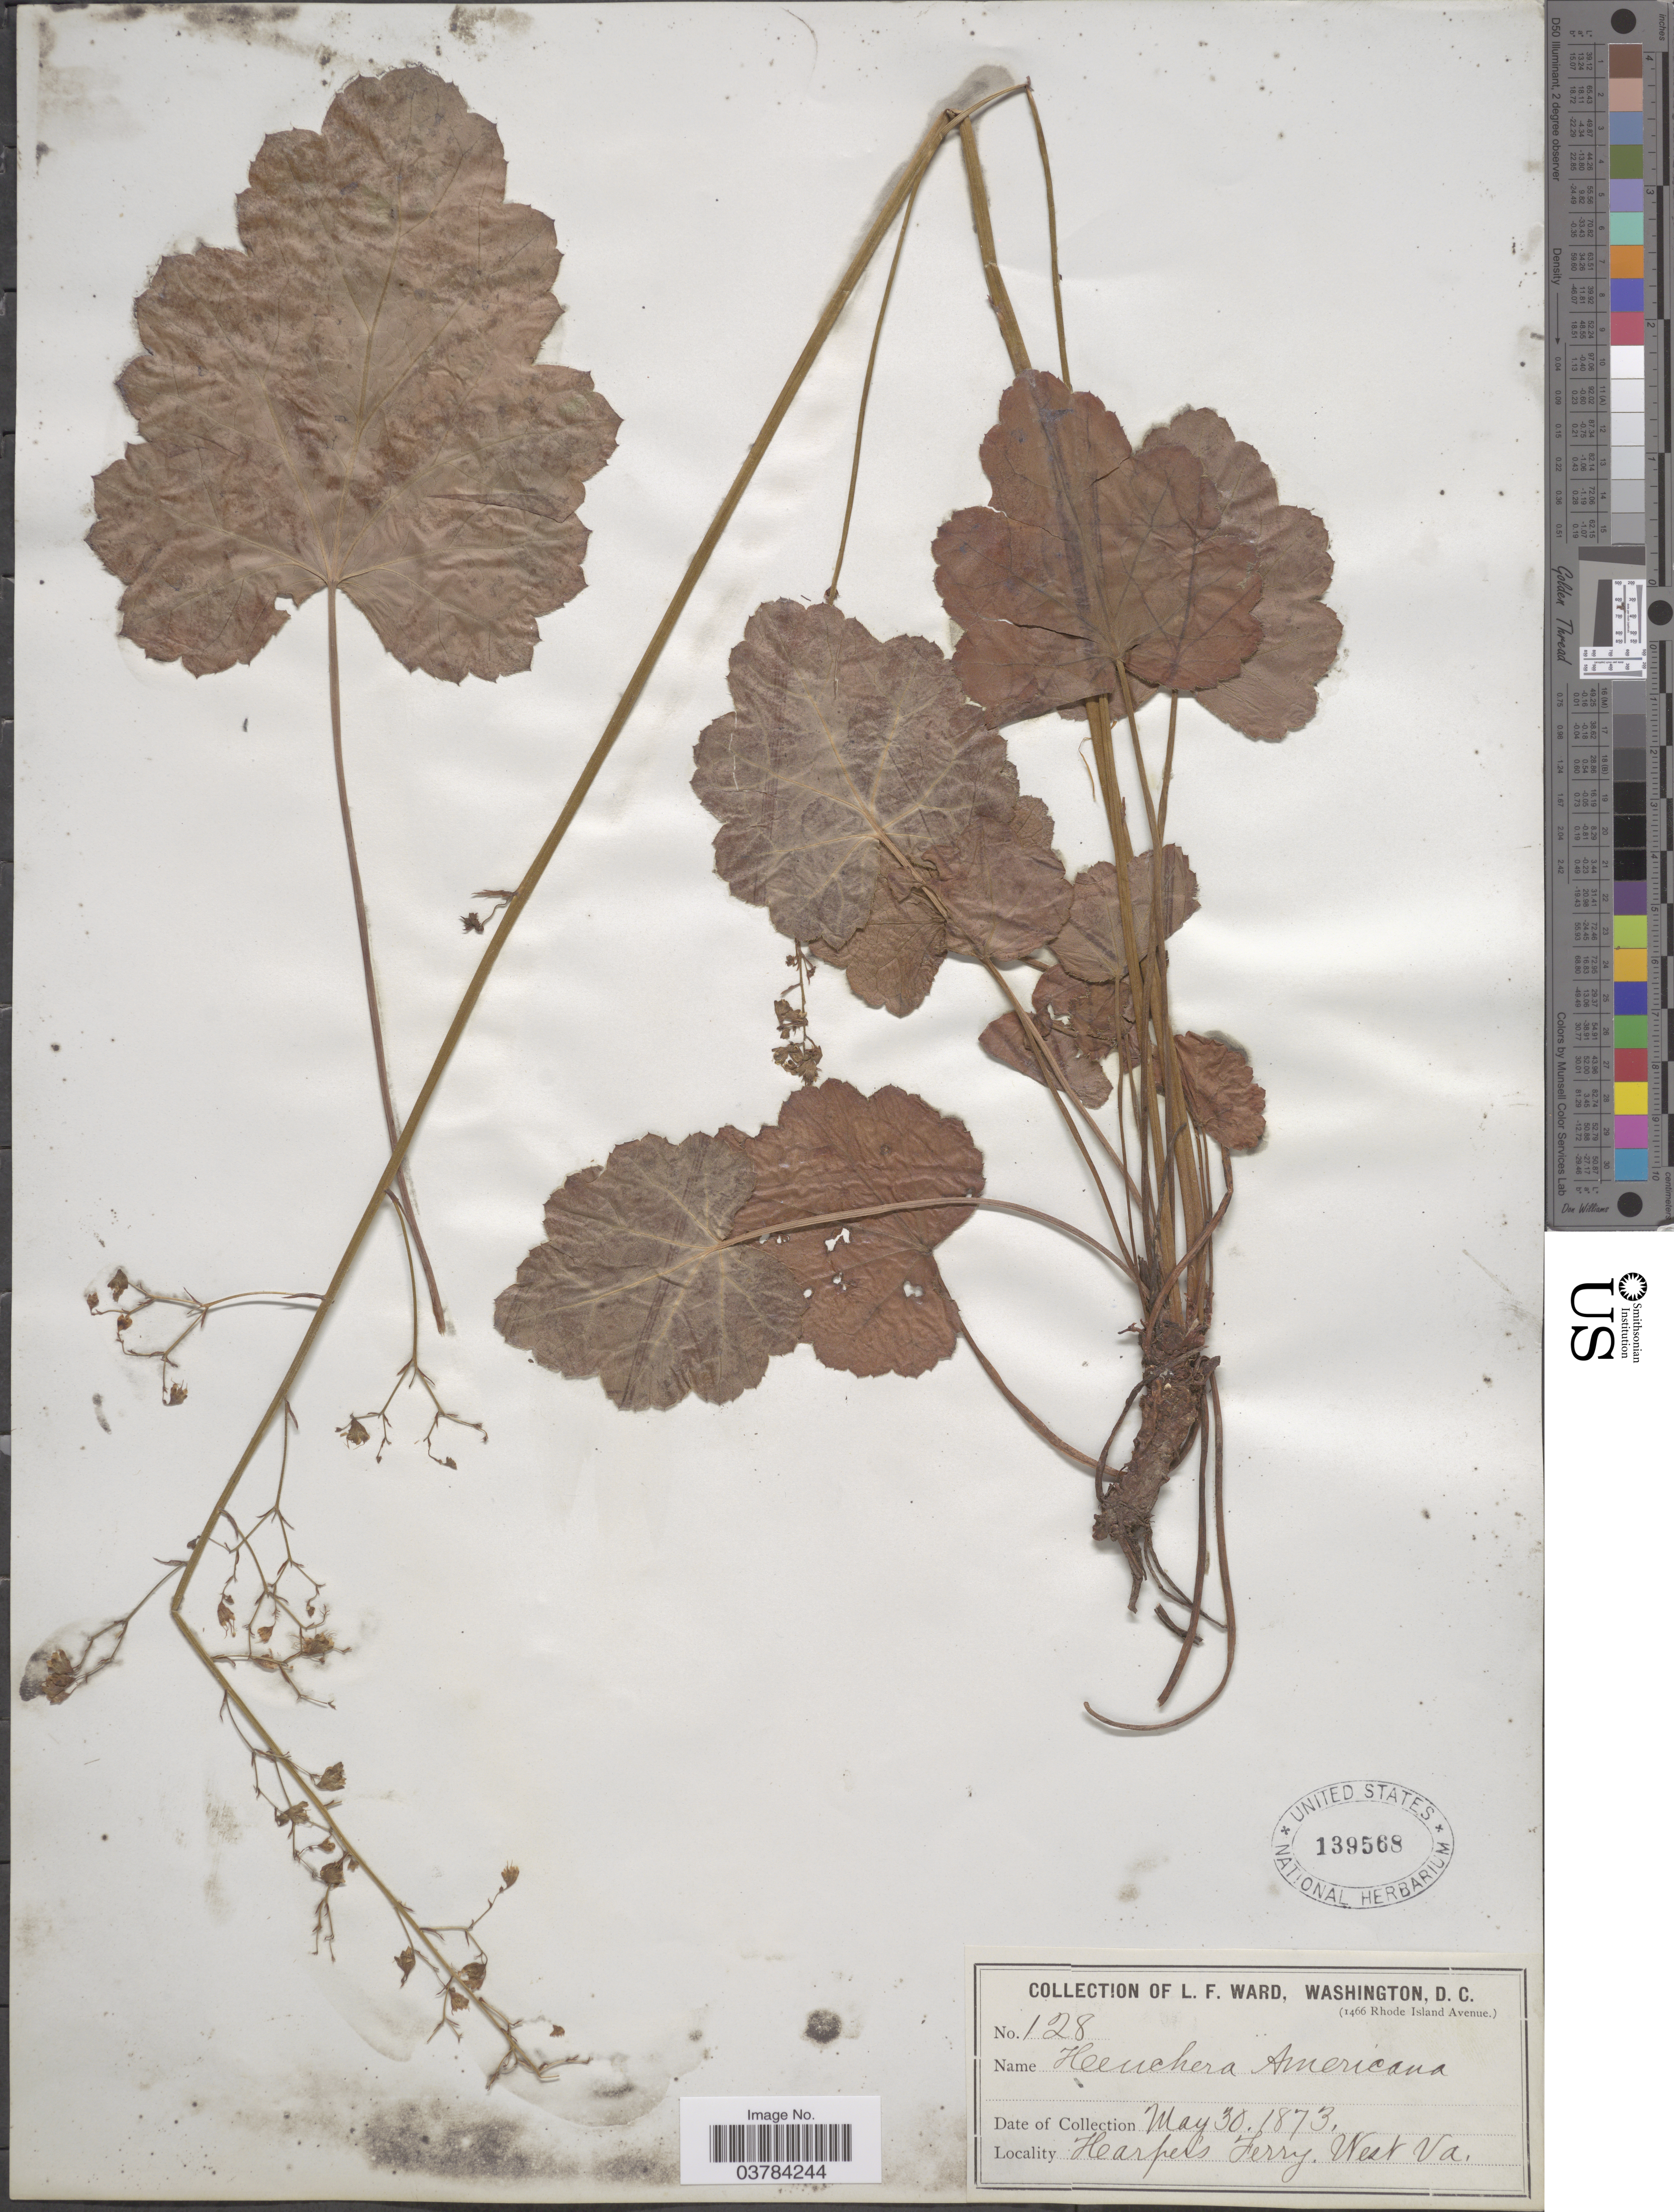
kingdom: Plantae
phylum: Tracheophyta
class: Magnoliopsida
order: Saxifragales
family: Saxifragaceae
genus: Heuchera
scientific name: Heuchera americana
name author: L.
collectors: L. Ward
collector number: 128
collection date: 1873-05-30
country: United States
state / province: West Virginia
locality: Harper's Ferry.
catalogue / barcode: US 139568